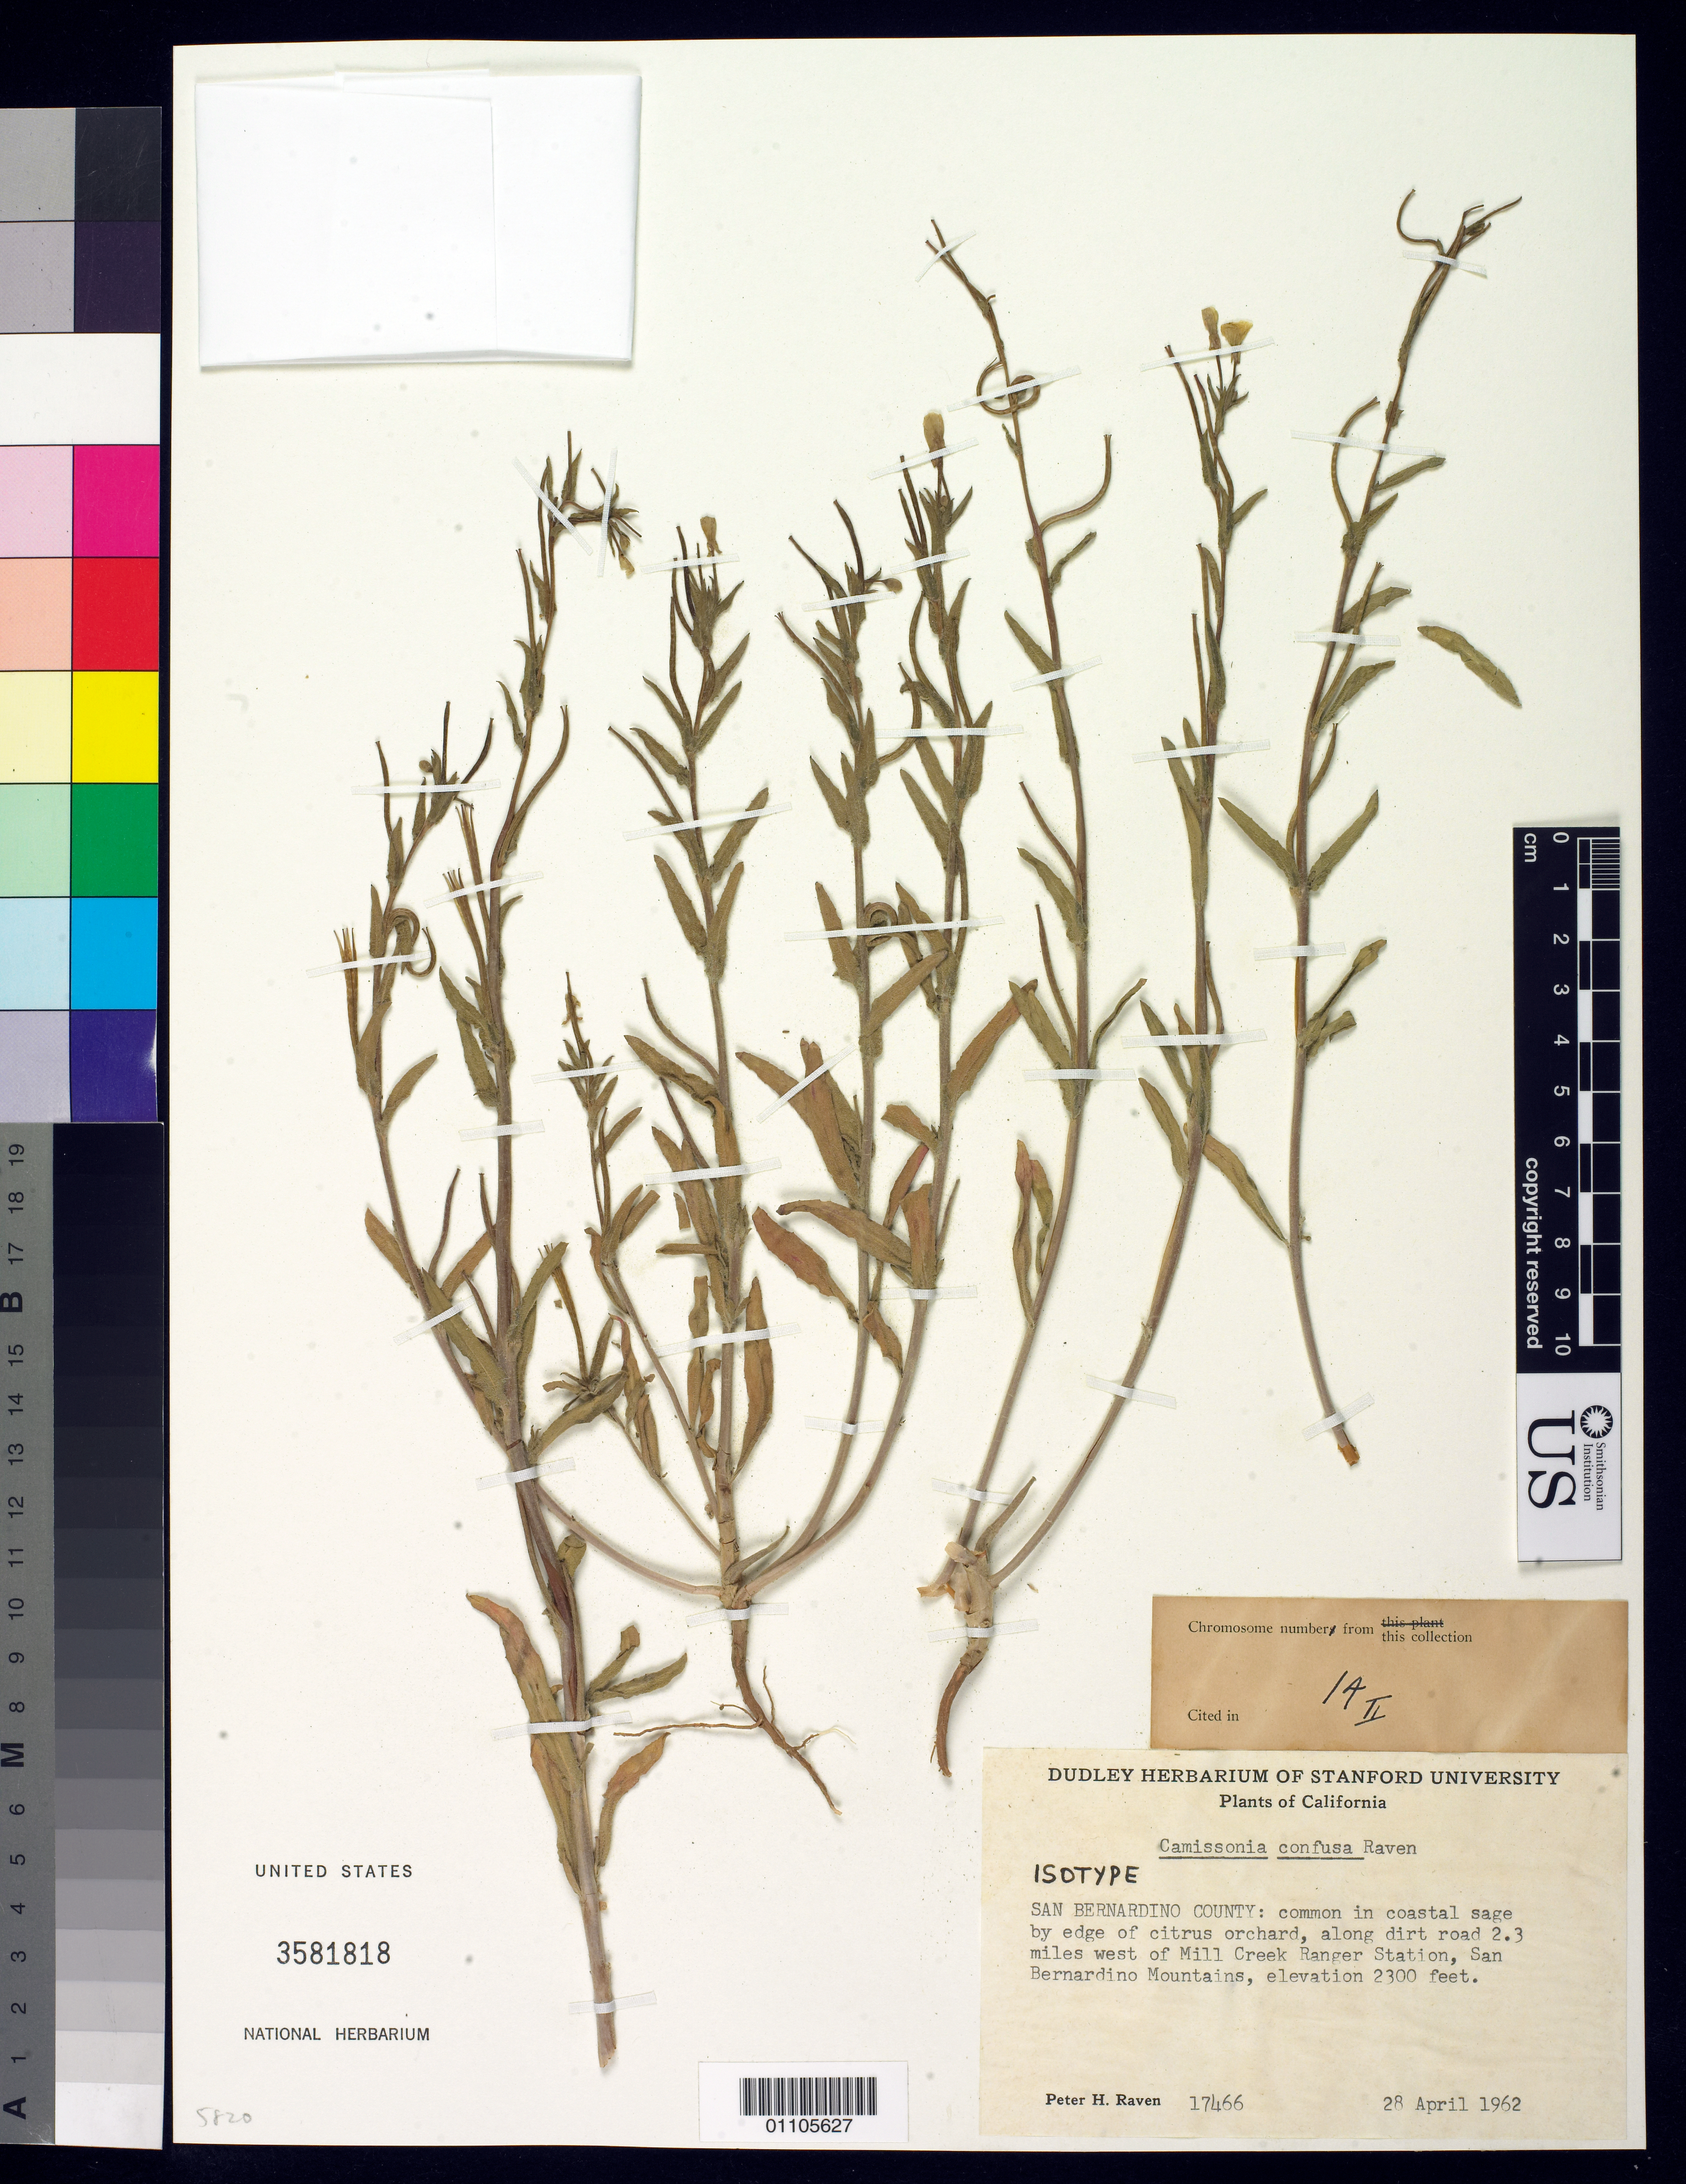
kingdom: Plantae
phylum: Tracheophyta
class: Magnoliopsida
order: Myrtales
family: Onagraceae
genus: Camissonia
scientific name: Camissonia confusa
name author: P.H. Raven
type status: Isotype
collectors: P. H. Raven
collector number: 17466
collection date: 1962-04-28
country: United States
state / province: California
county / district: San Bernardino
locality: San Bernardino County: along dirt road 2.3 miles west of Mill Creek Ranger Station, San Bernardino Mountains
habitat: Common in coastal sage by edge of citrus orchard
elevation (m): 701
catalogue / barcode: US 3581818